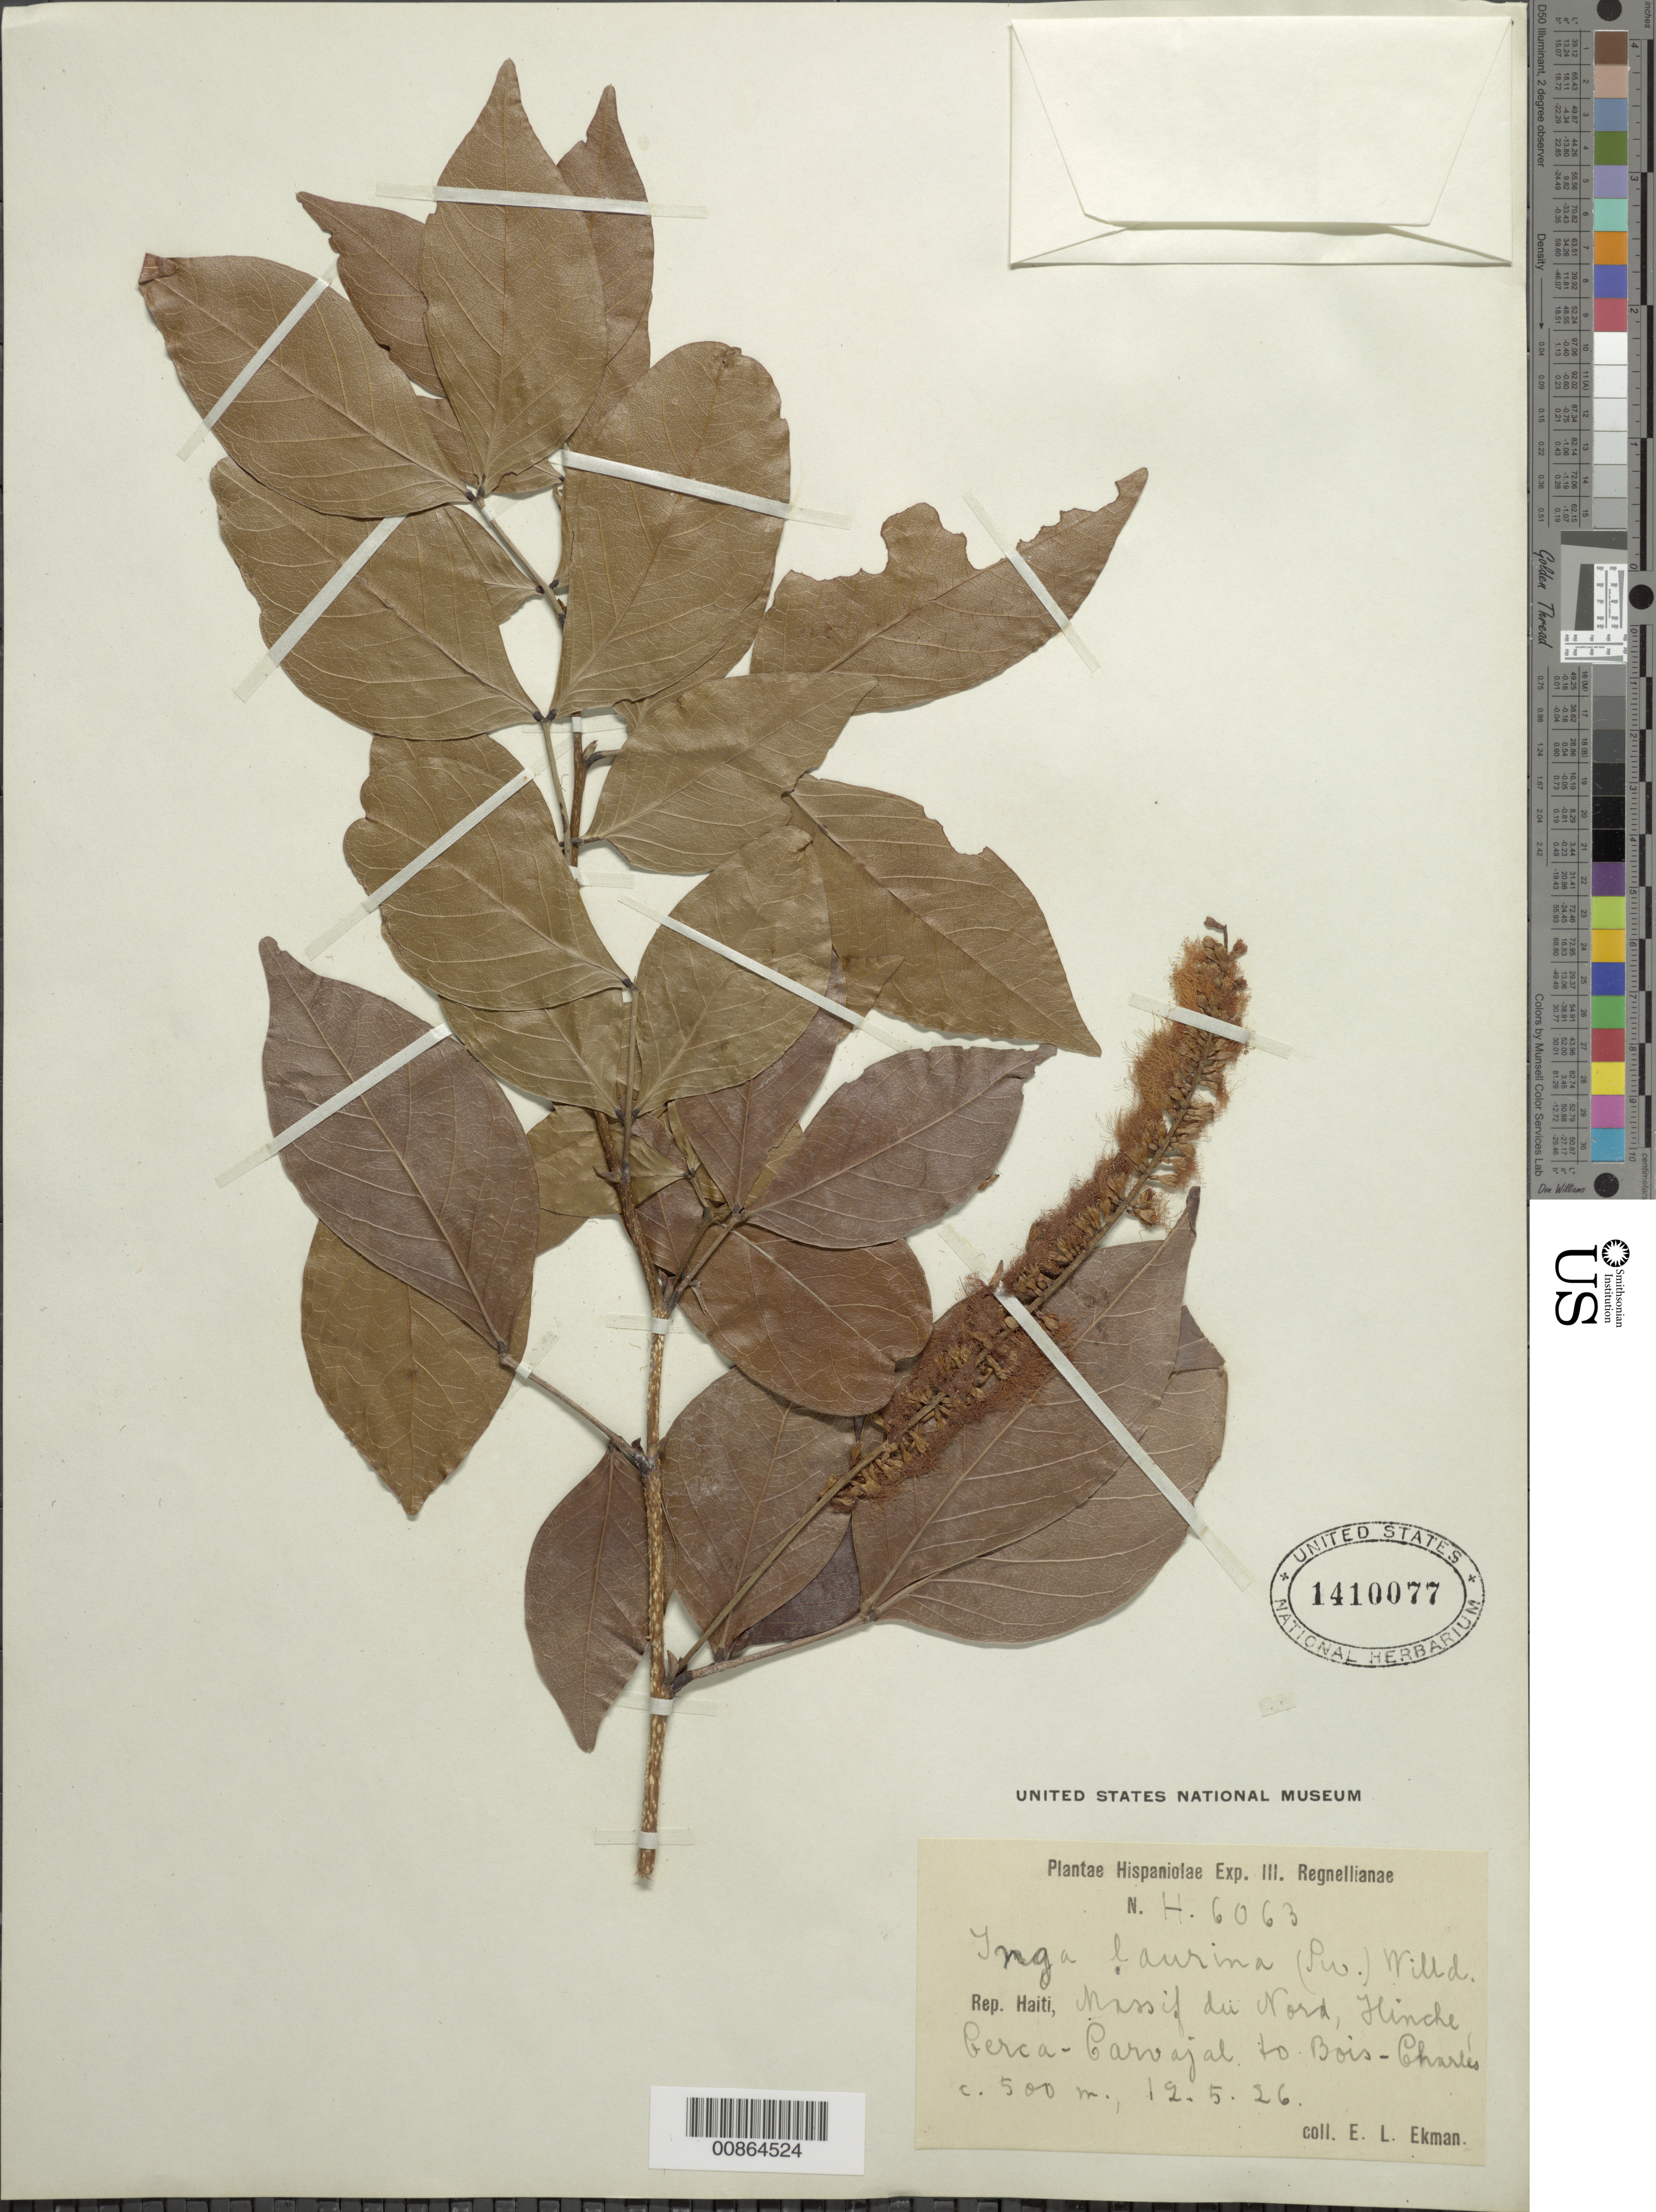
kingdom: Plantae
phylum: Tracheophyta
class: Magnoliopsida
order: Fabales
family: Fabaceae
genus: Inga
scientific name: Inga laurina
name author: (Sw.) Willd.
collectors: E. L. Ekman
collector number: H 6063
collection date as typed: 12 May 1826 or 05 Dec 1926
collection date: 1826-05-12 or 1926-12-05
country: Haiti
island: Hispaniola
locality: Massif du Nord, Hinche, Cerca-Carvajal to Bois-Charles.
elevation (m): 500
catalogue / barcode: US 1410077